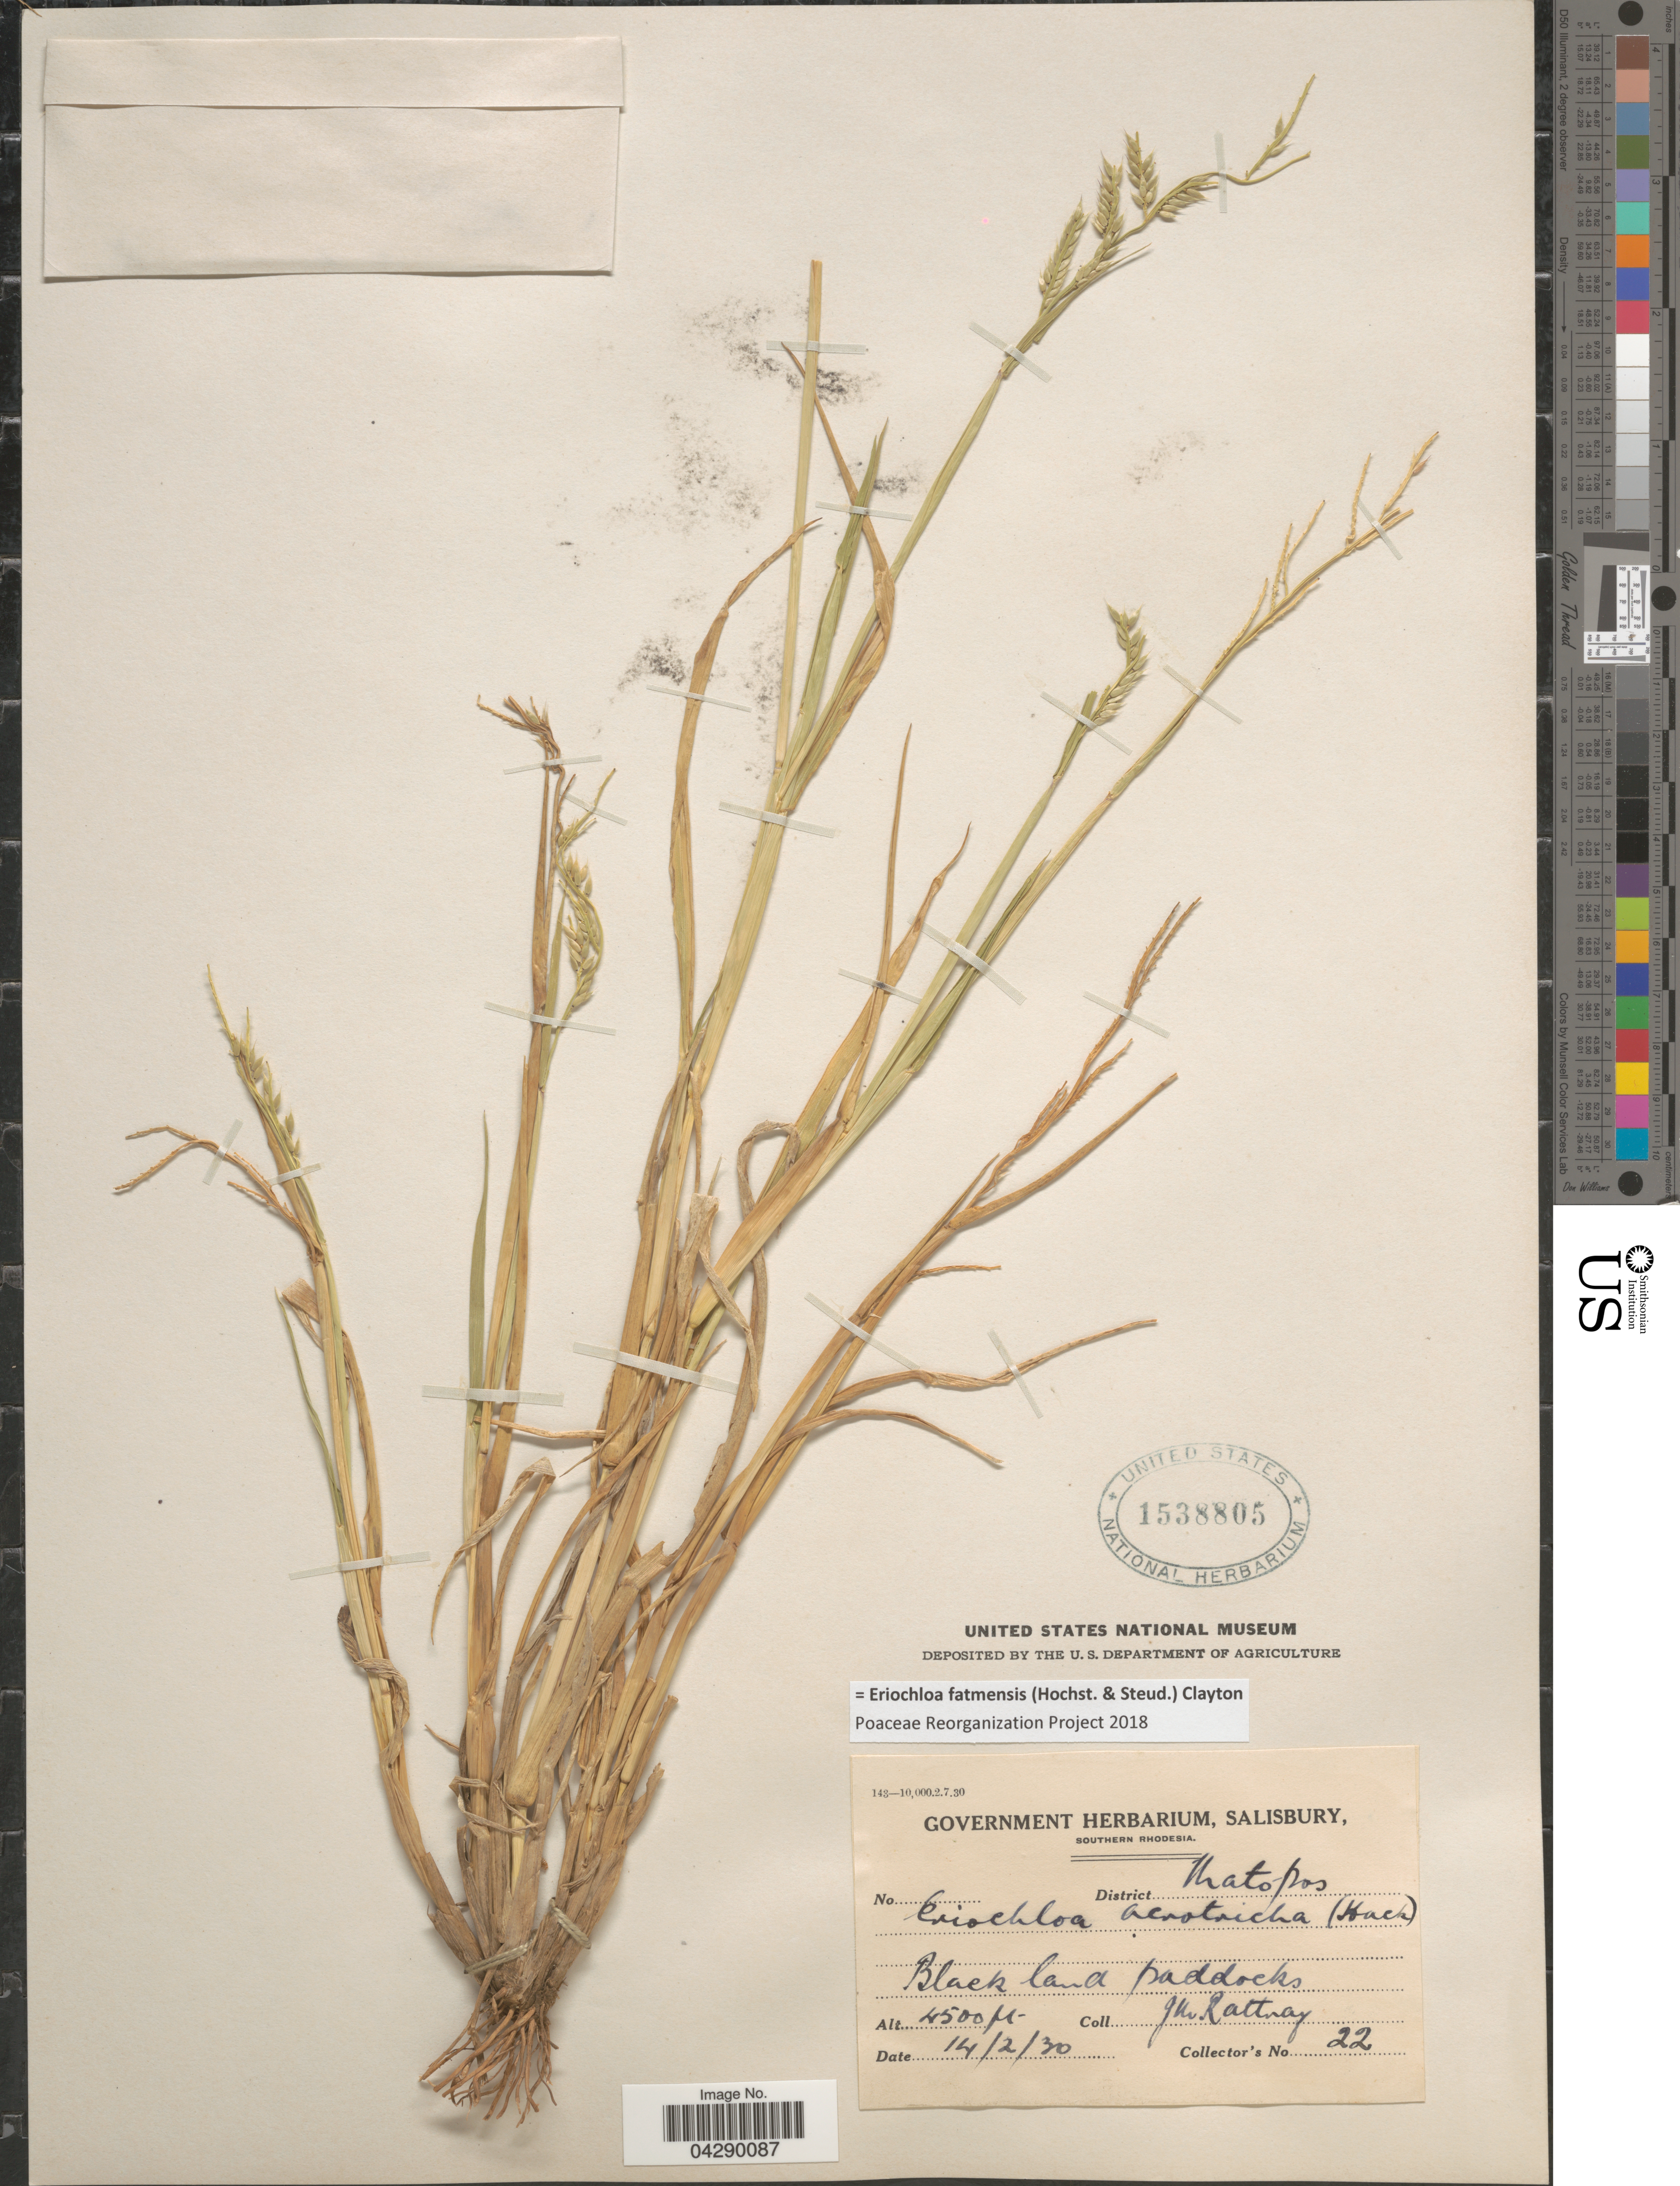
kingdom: Plantae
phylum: Tracheophyta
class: Liliopsida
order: Poales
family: Poaceae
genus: Eriochloa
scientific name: Eriochloa fatmensis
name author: (Hochst. & Steud.) Clayton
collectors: J. Rattray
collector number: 22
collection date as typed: Transcribed d/m/y: 14/2/30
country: Zimbabwe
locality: Southern Zimbabwe. District Matopos. Black land paddocks.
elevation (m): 1372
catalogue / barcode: US 1538805